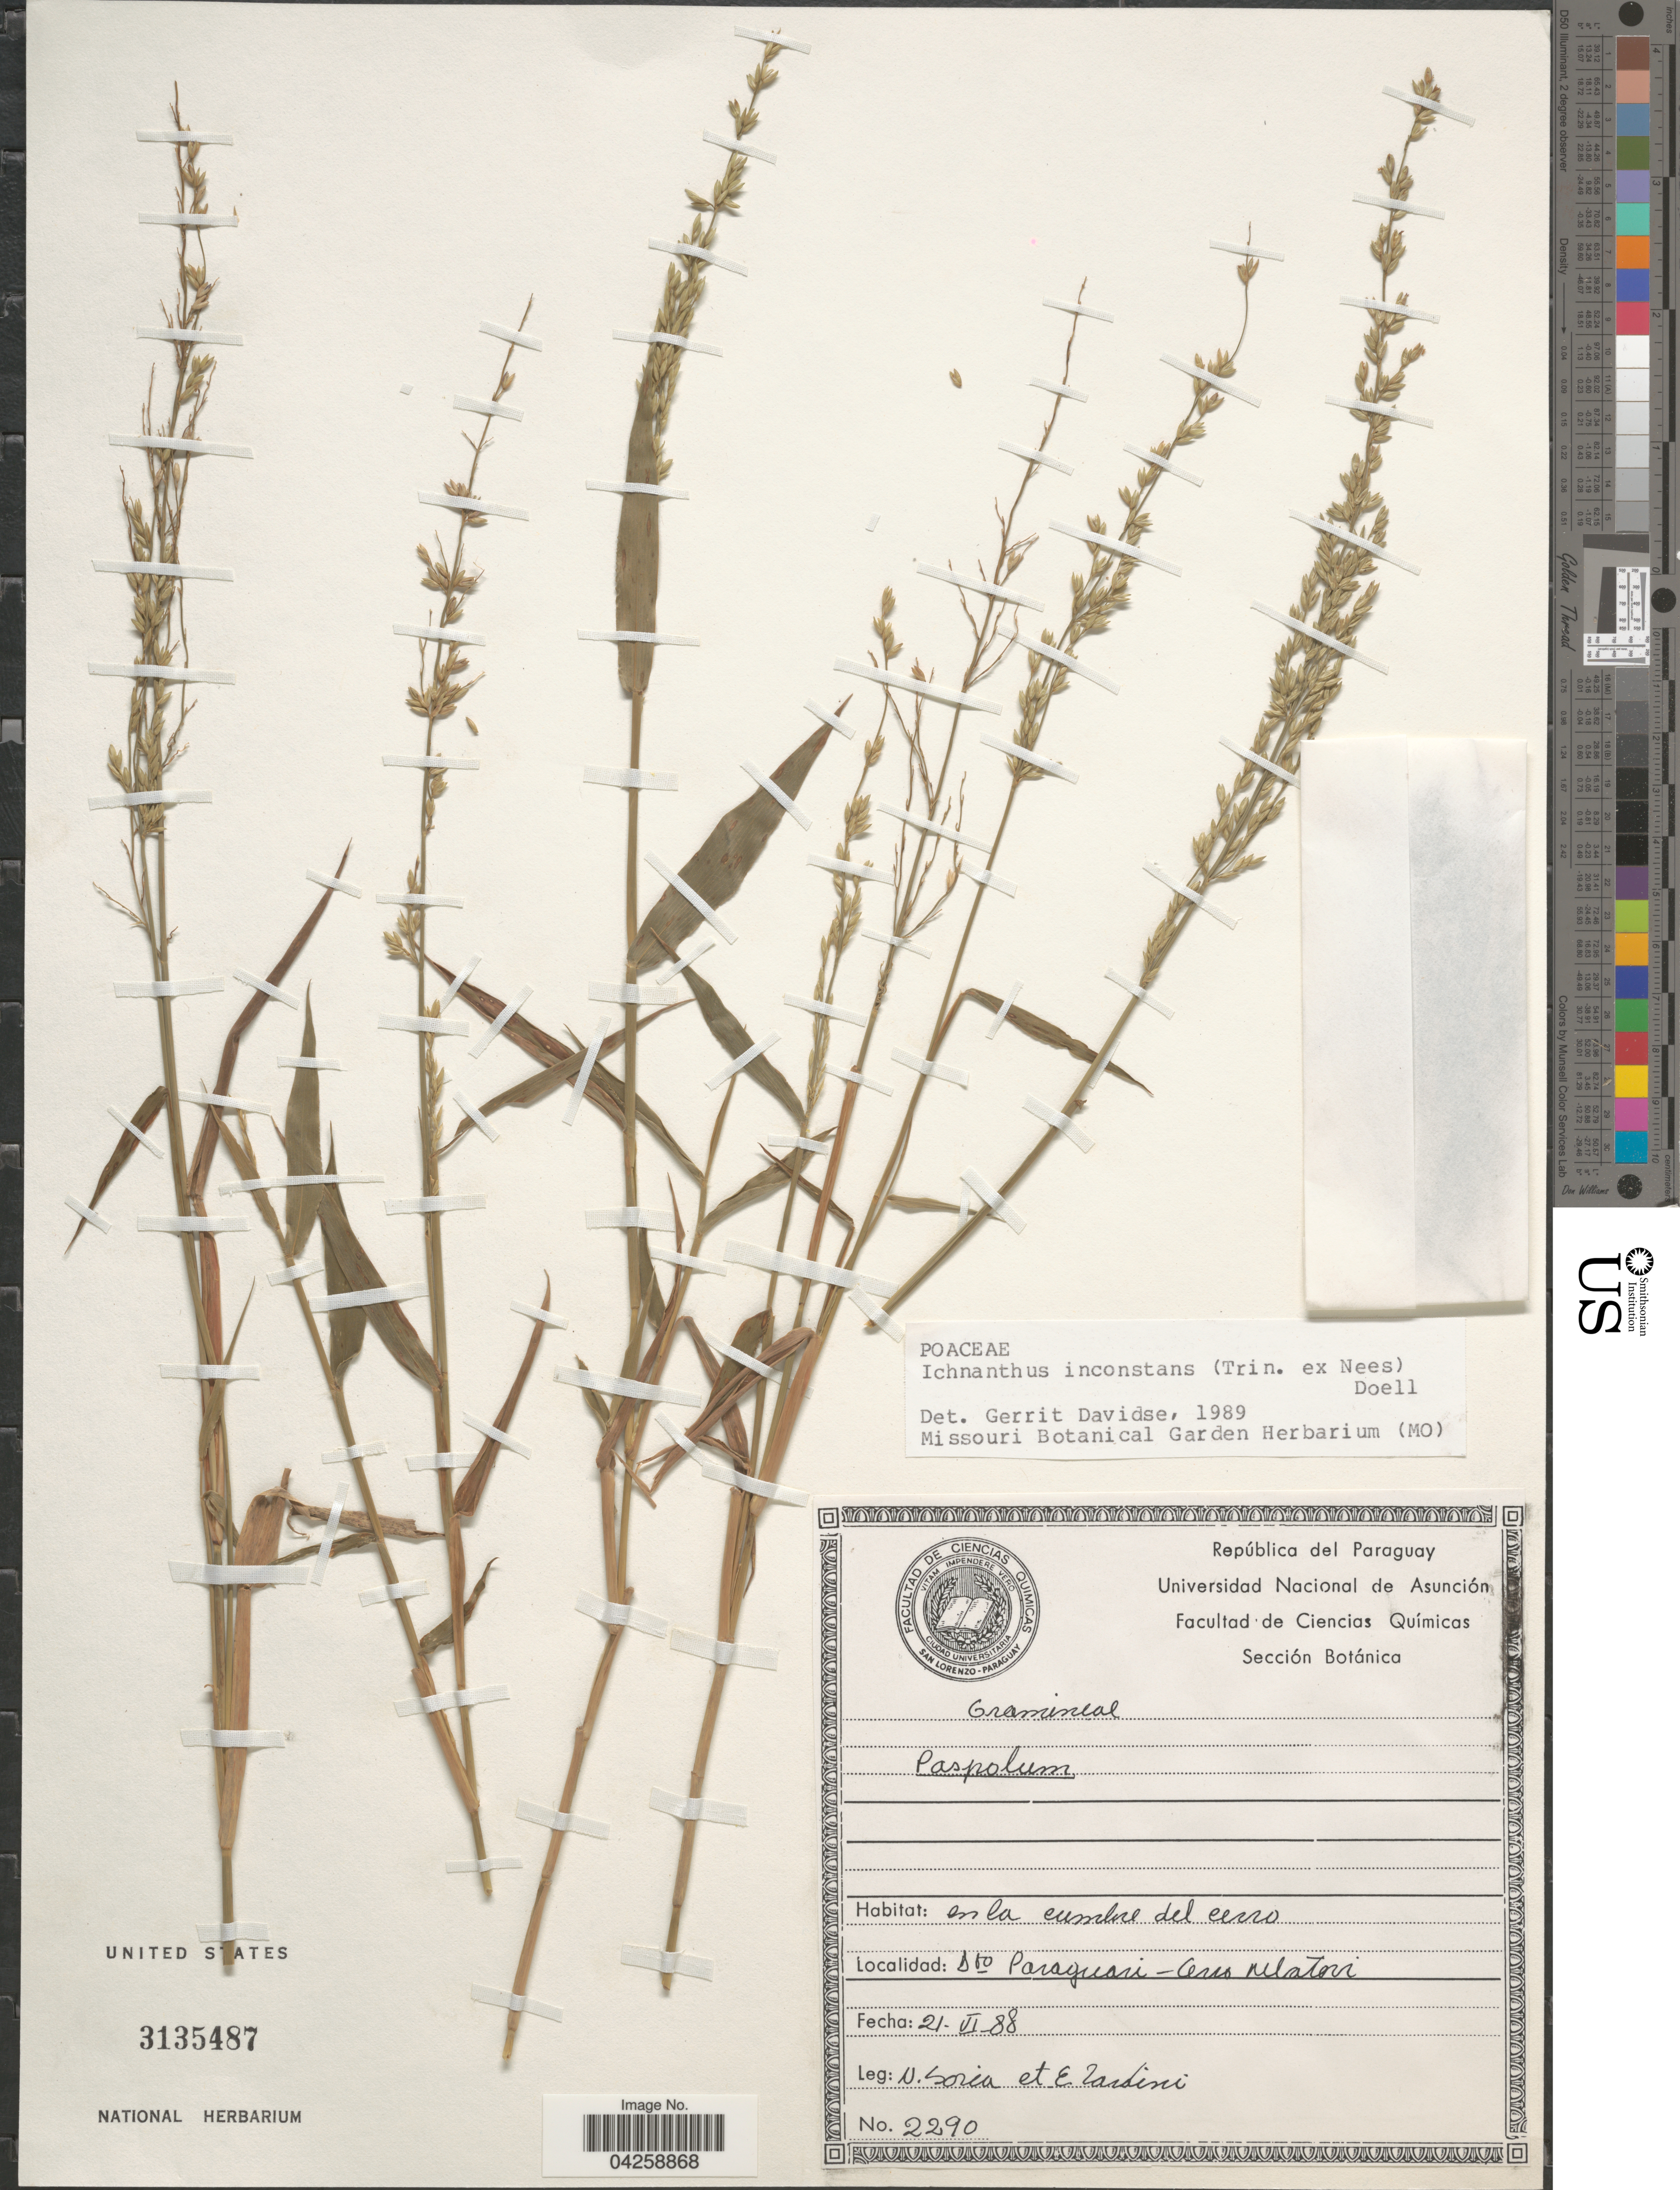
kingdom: Plantae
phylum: Tracheophyta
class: Liliopsida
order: Poales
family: Poaceae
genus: Ichnanthus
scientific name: Ichnanthus inconstans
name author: (Trin. ex Nees) Döll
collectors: N. Soria & E. Zardini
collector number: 2290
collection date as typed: Transcribed d/m/y: 21/6/88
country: Paraguay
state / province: Paraguari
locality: Sto Paraguari - Cerro Mbatovi.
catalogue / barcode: US 3135487